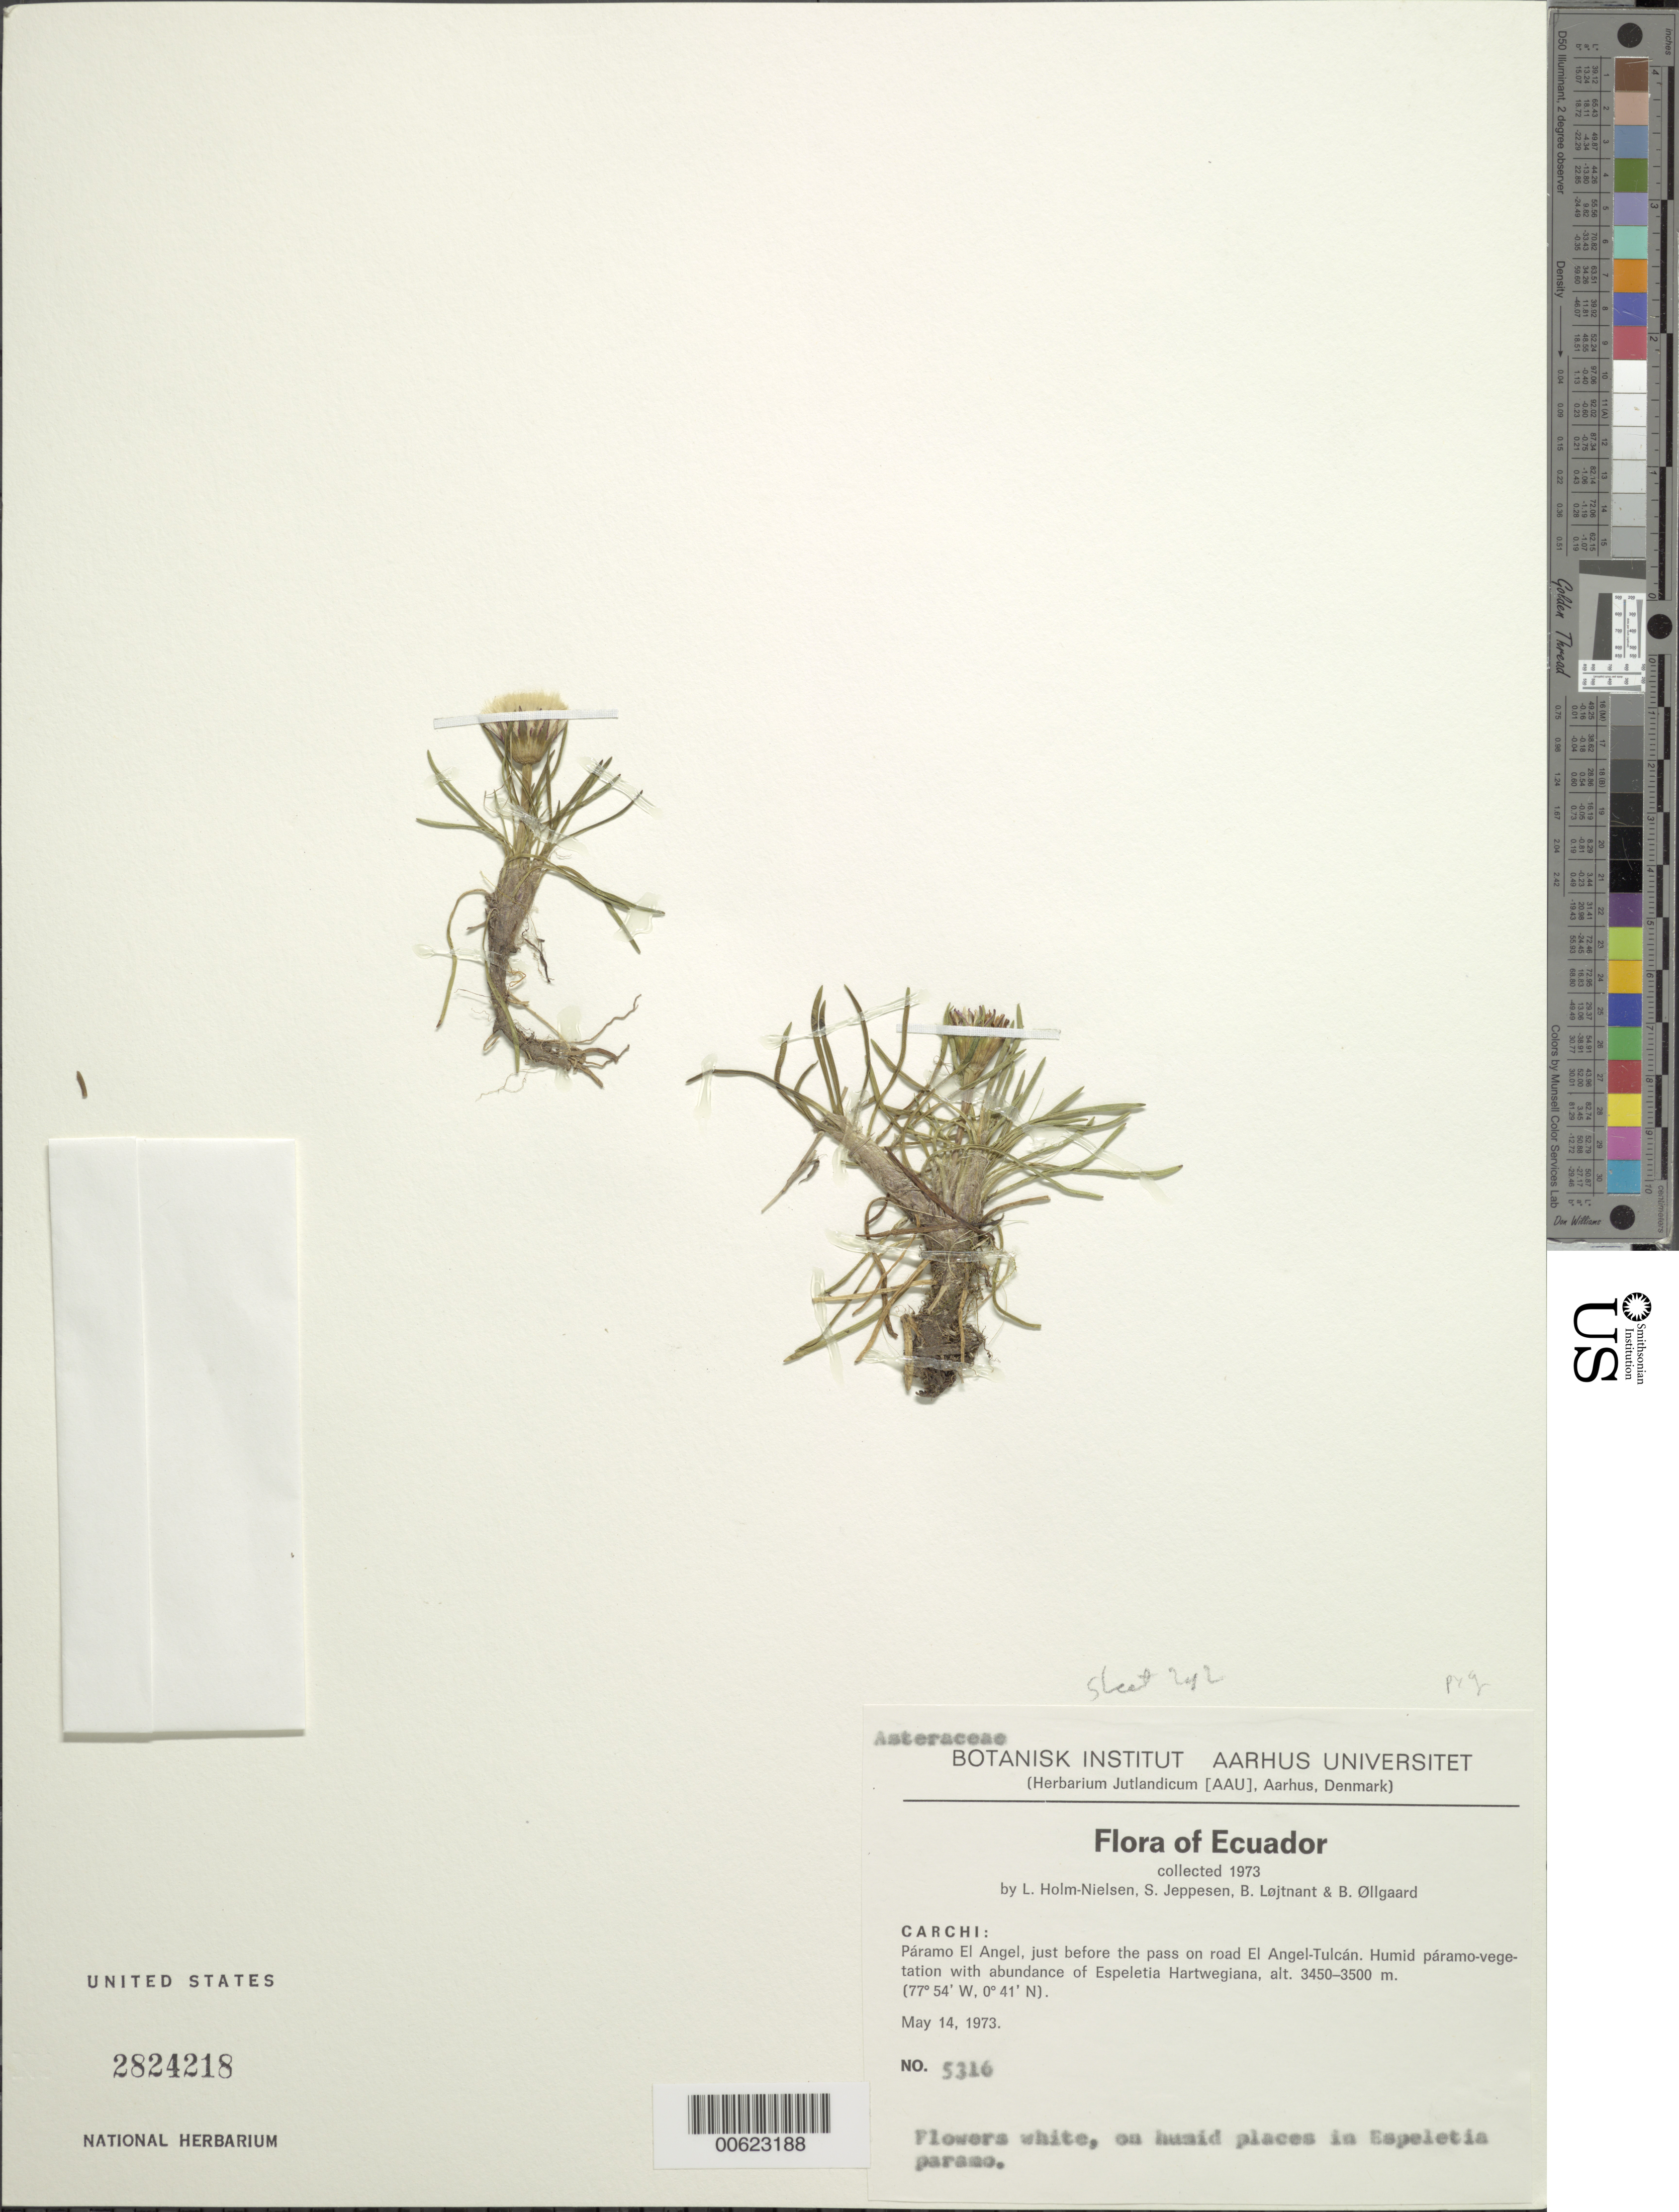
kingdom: Plantae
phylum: Tracheophyta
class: Magnoliopsida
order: Asterales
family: Asteraceae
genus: Werneria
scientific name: Werneria pygmaea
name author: Gillies ex Hook. & Arn.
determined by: Funk, Vicki A., (BOT), Smithsonian Institution - National Museum of Natural History (UNITED STATES)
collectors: L. B. Holm-Nielsen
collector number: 5316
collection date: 1973-05-14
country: Ecuador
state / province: Carchi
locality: Páramo El Angel, just before the pass on road El Angel-Tulcán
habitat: Humid places in Espeletia paramo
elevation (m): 3475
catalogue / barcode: US 2824218